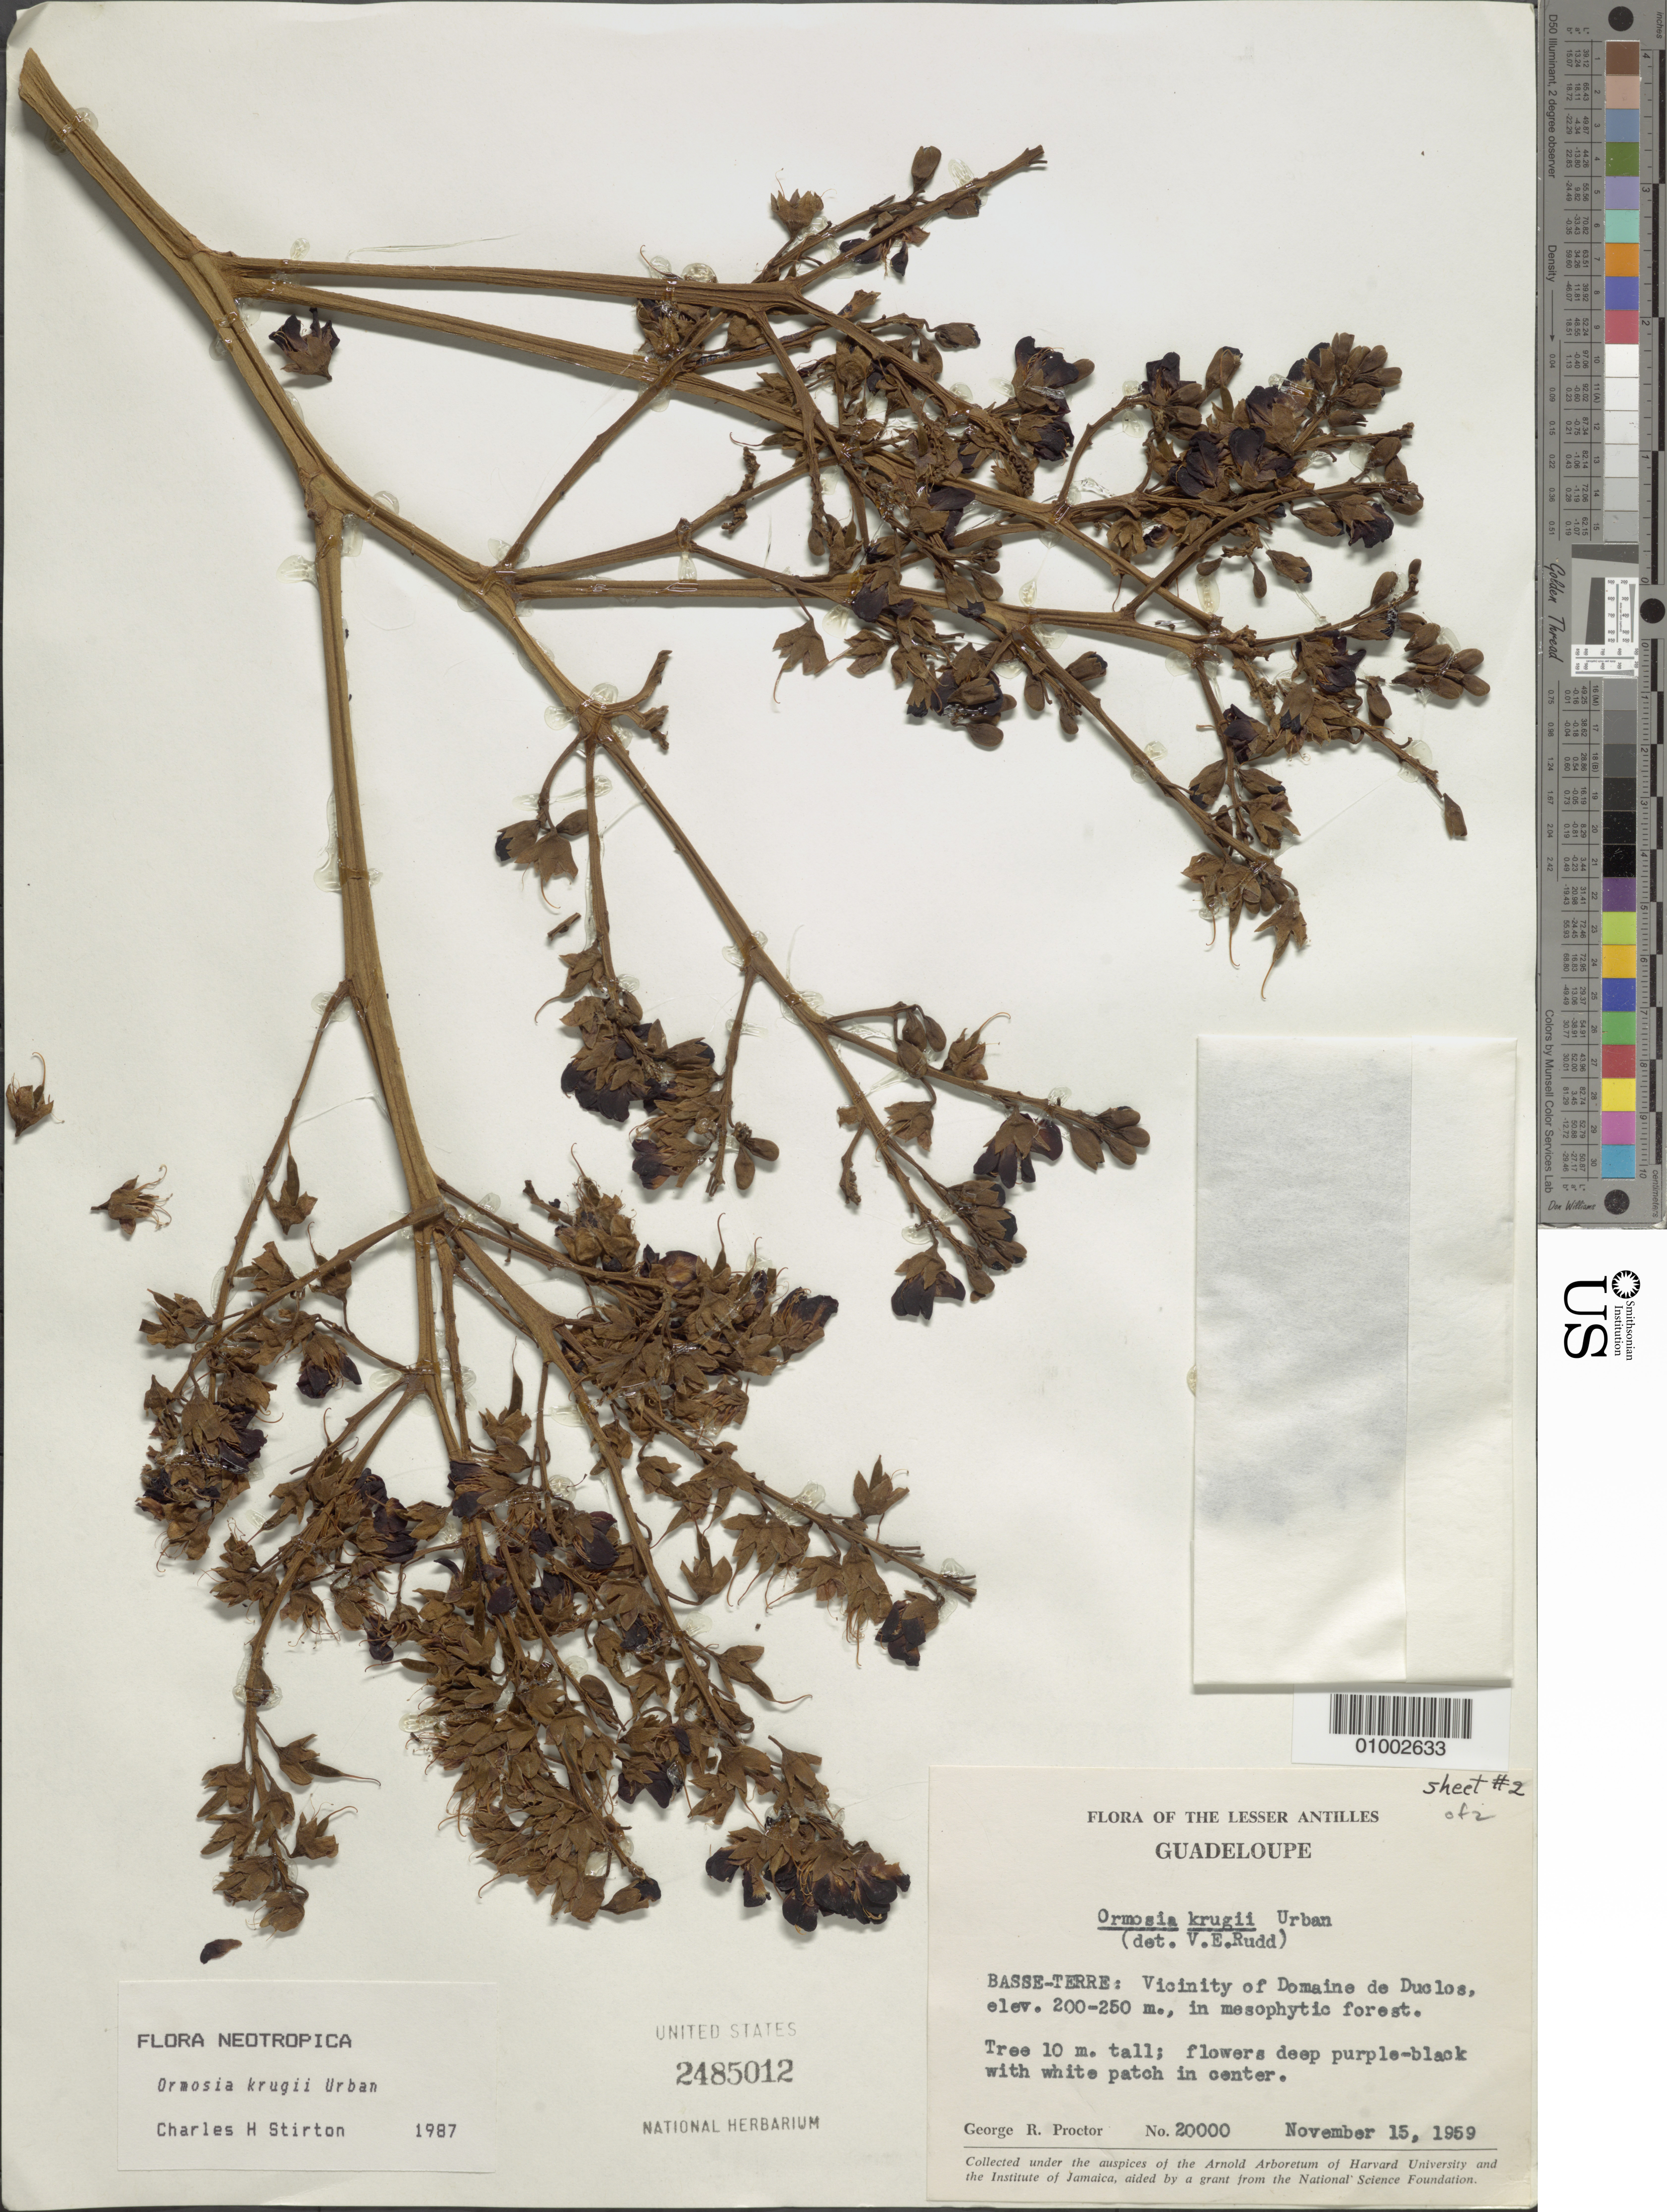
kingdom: Plantae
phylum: Tracheophyta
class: Magnoliopsida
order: Fabales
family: Fabaceae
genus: Ormosia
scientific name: Ormosia krugii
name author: Urb.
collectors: G. R. Proctor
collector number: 20000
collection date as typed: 15 Nov 1959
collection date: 1959-11-15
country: Guadeloupe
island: Basse Terre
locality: Domaine de Duclos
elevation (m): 200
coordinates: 0 N, 0 E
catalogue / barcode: US 2485012